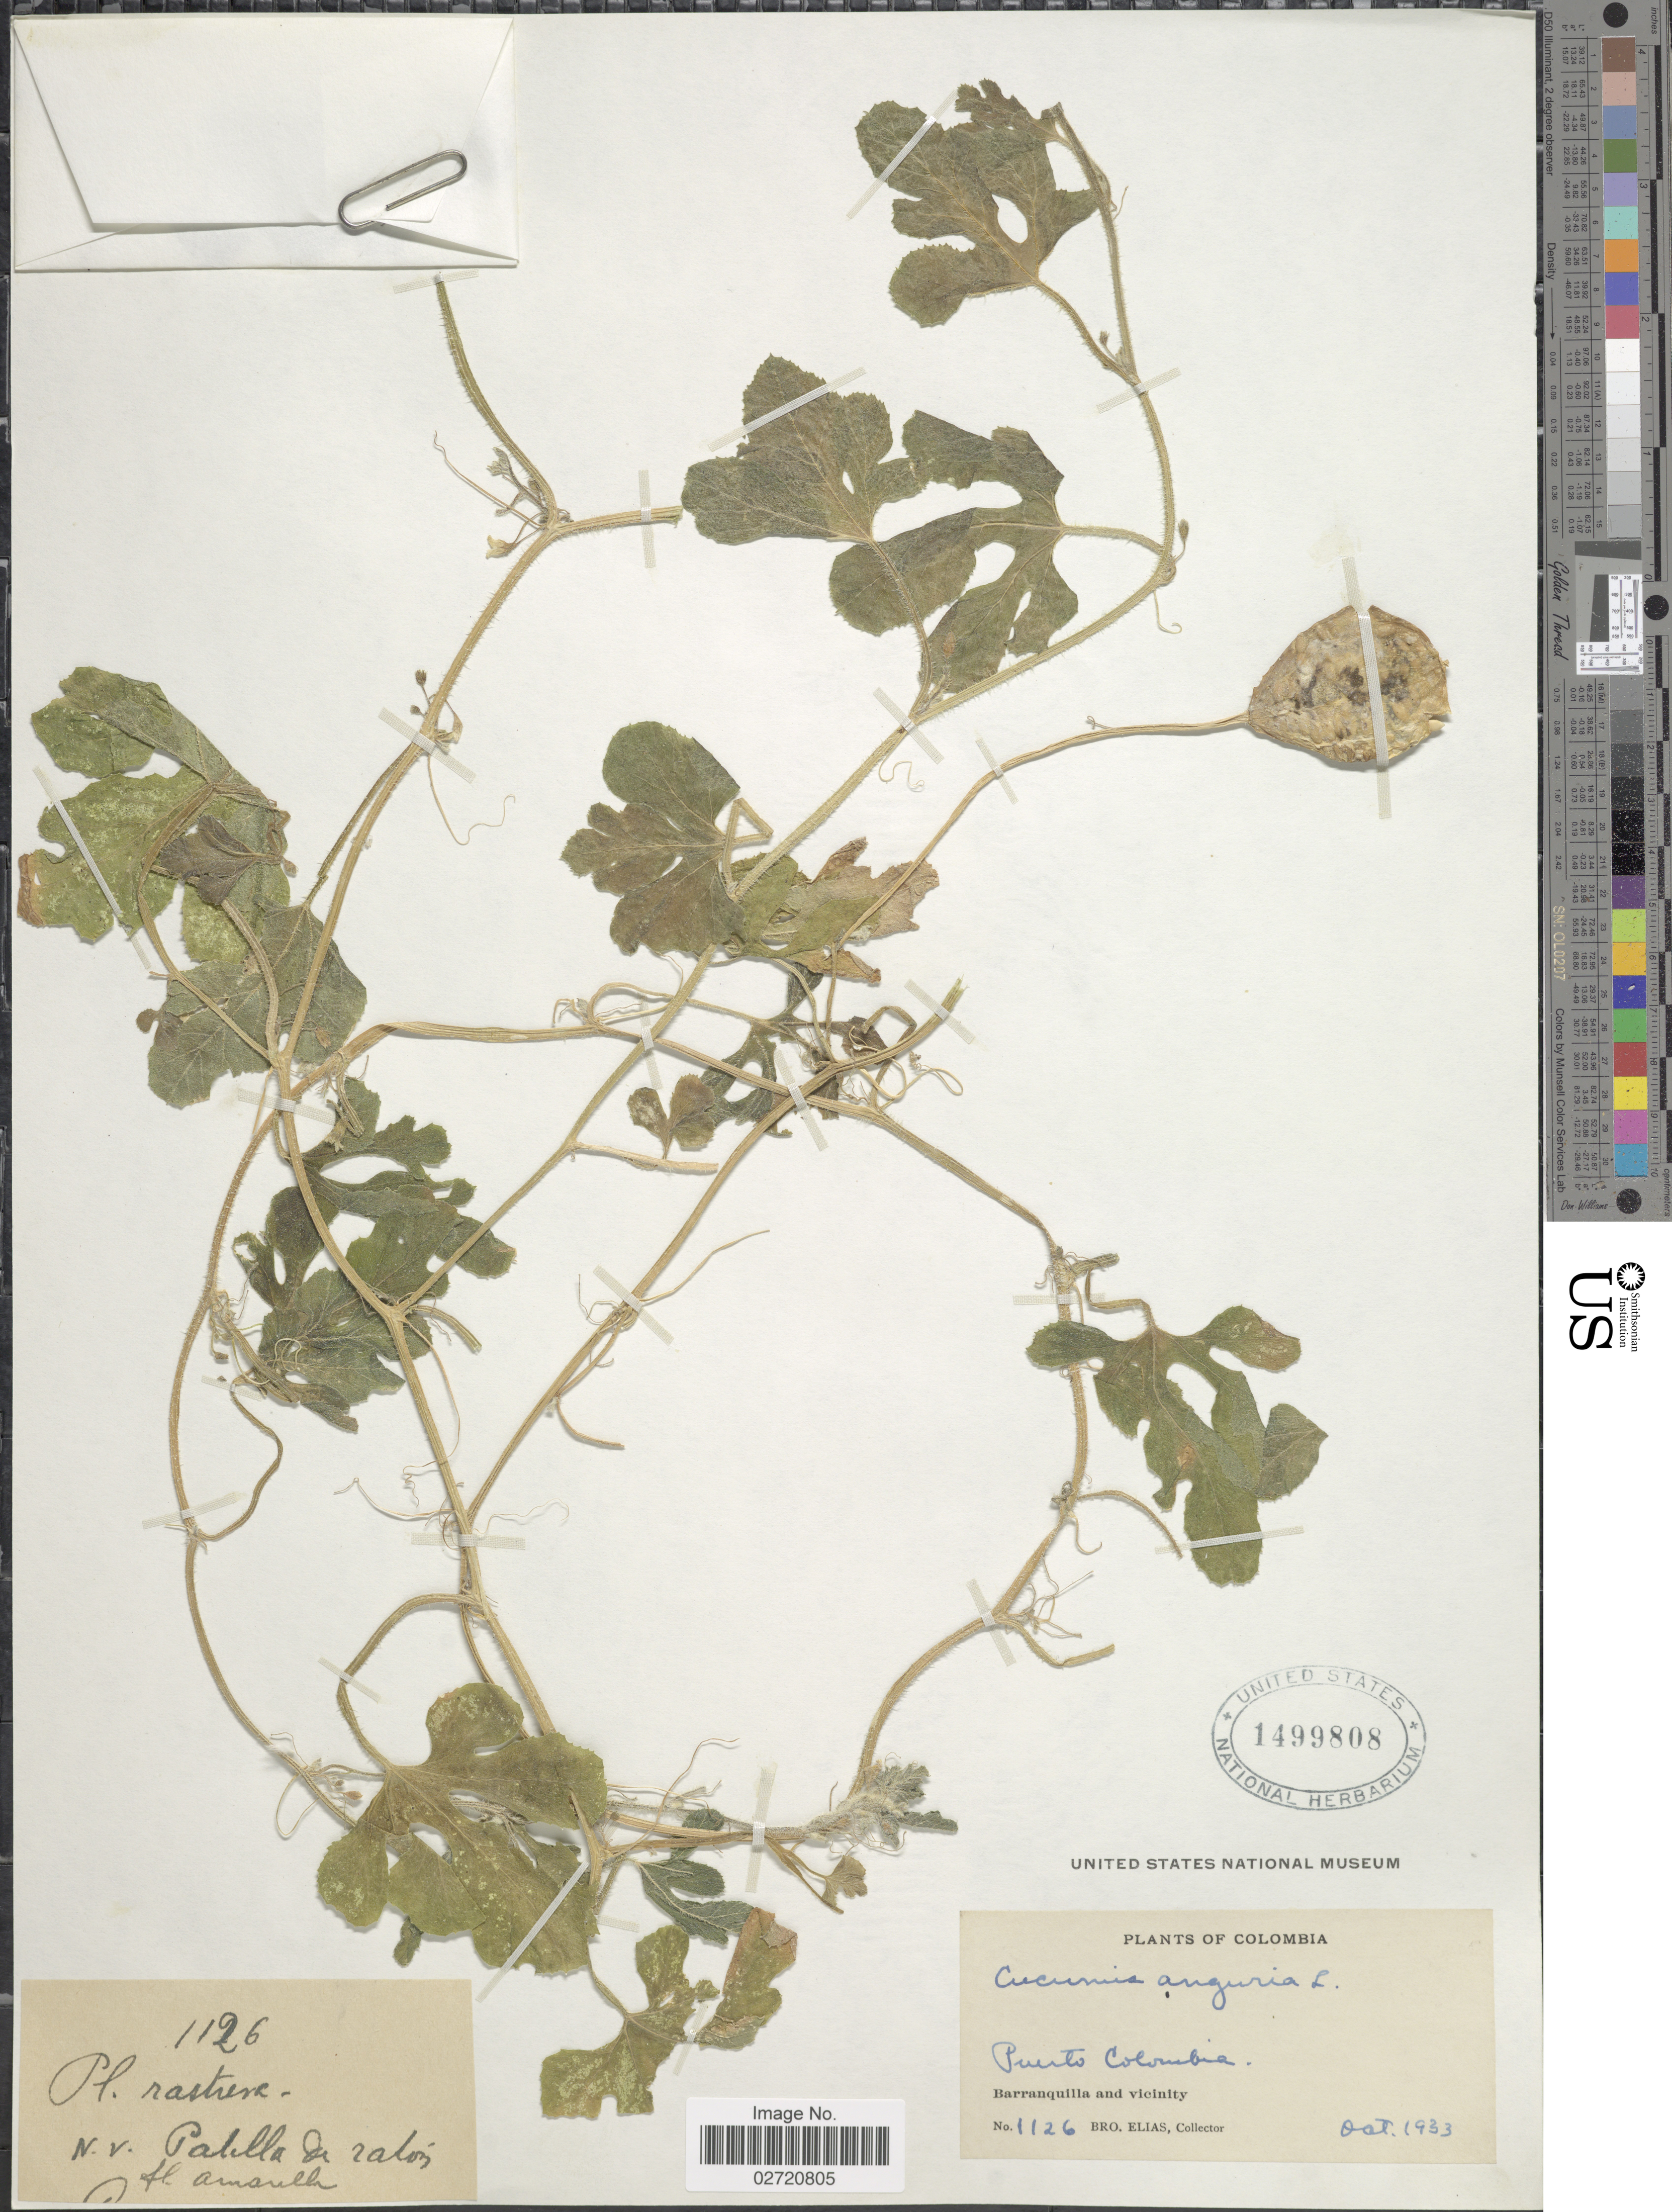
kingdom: Plantae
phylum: Tracheophyta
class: Magnoliopsida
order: Cucurbitales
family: Cucurbitaceae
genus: Cucumis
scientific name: Cucumis anguria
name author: L.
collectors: Bro. Elias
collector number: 1126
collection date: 1933-10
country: Colombia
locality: Puerto Colombia. Barranquilla and vicinity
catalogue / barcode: US 1499808